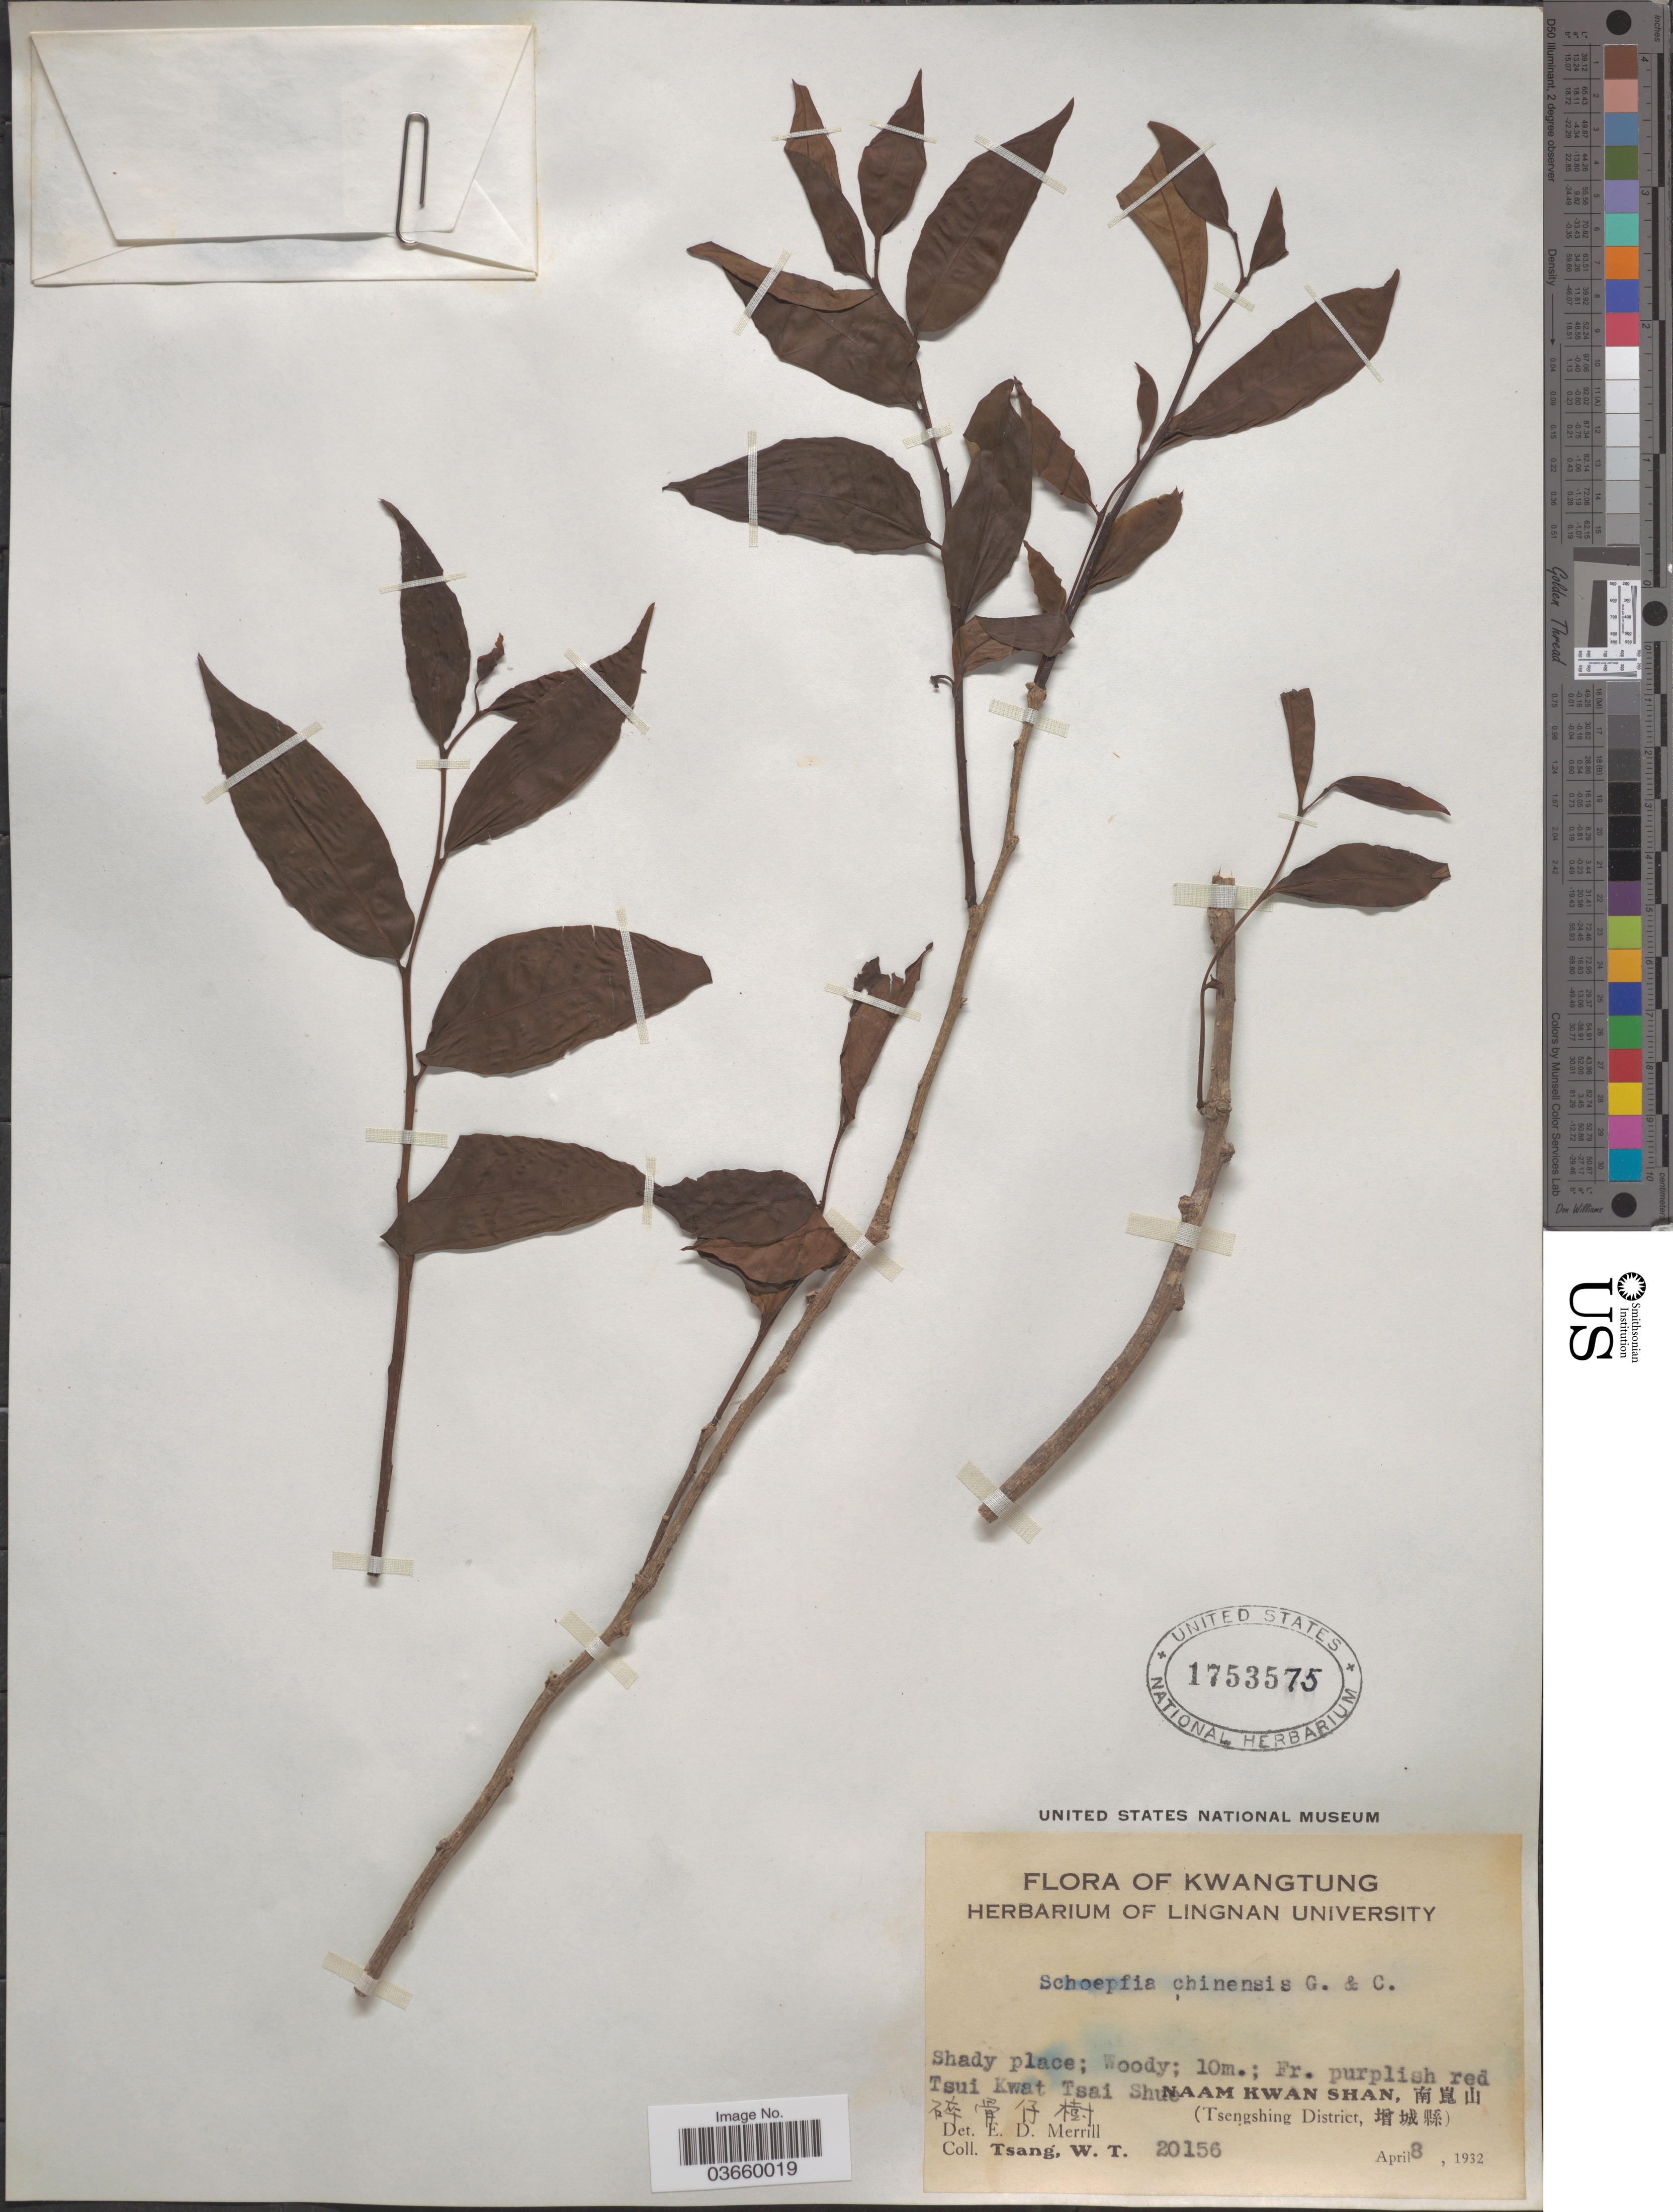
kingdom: Plantae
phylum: Tracheophyta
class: Magnoliopsida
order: Santalales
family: Schoepfiaceae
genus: Schoepfia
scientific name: Schoepfia chinensis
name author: Gardner & Champ.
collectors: W. T. Tsang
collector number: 20156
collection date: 1932-04-08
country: China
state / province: Guangdong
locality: Kwatung,Tsui Kwat Tsai Shue, Naam Kwan Shan, (Tsengshing District.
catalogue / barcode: US 1753575